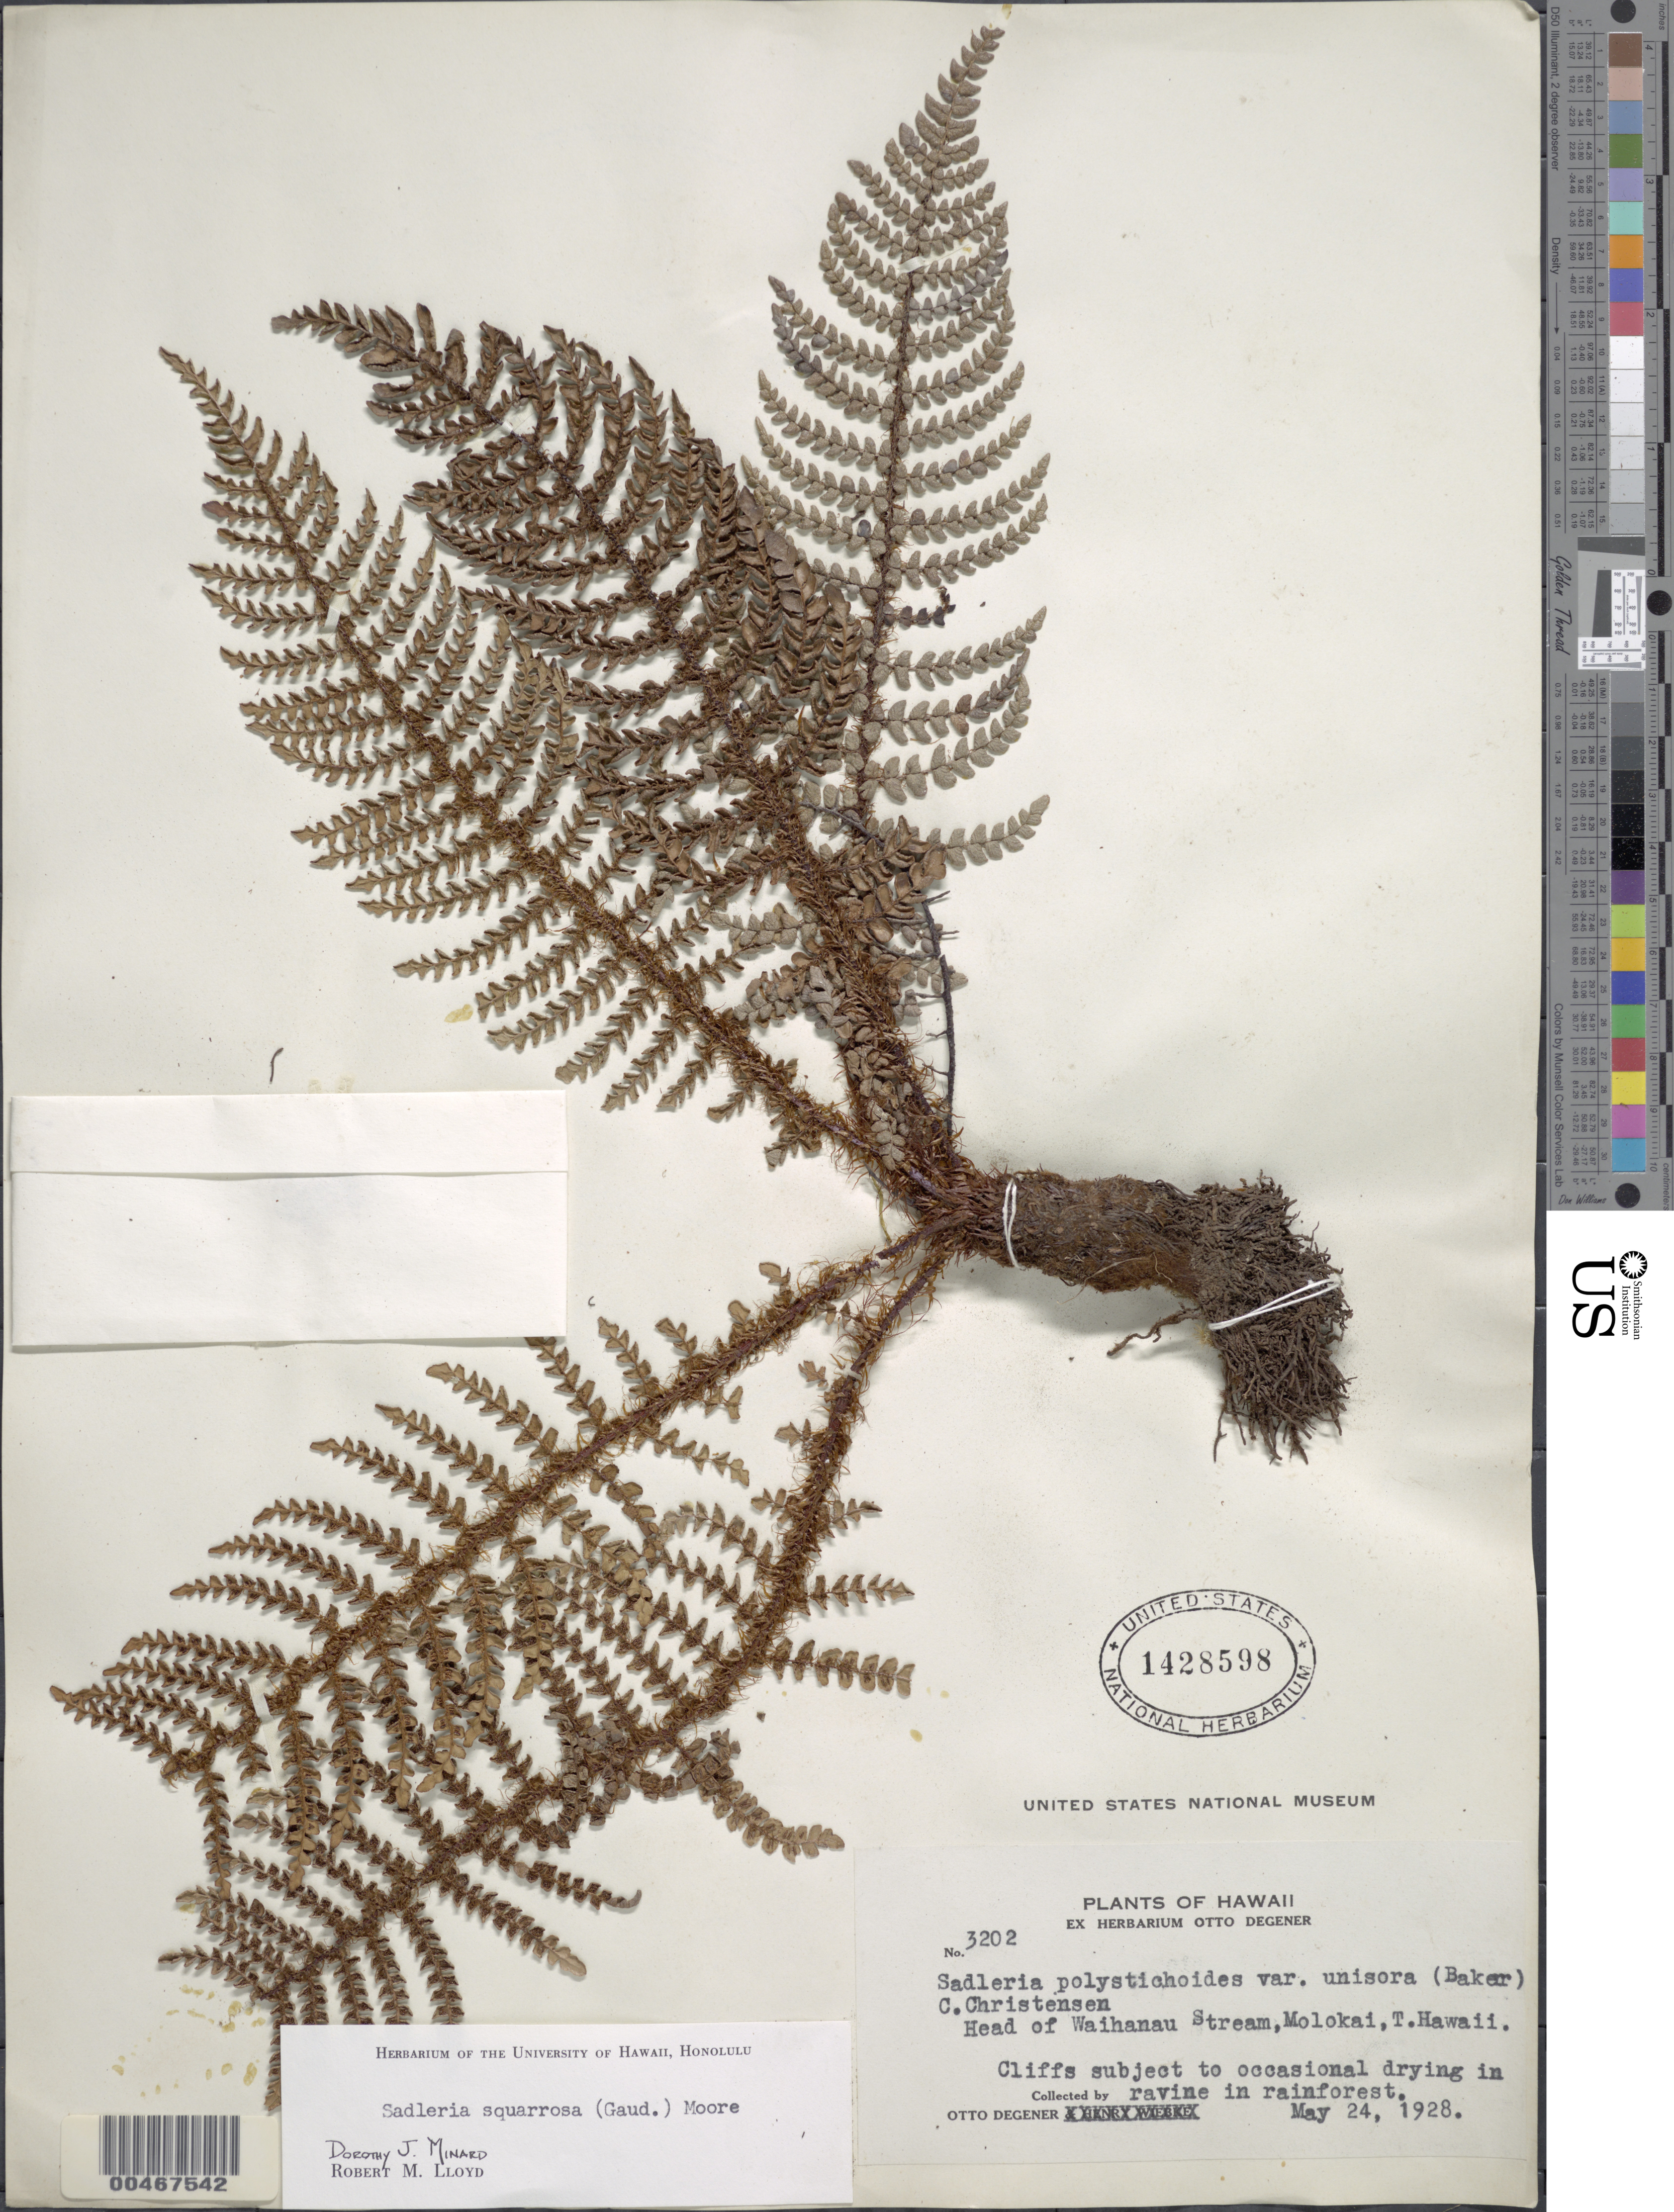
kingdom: Plantae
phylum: Tracheophyta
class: Polypodiopsida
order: Polypodiales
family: Blechnaceae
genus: Sadleria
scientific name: Sadleria squarrosa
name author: (Gaudich.) T. Moore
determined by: Minard, D. J.; Lloyd, R. M.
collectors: O. Degener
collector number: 3202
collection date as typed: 24 May 1928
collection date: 1928-05-24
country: United States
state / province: Hawaii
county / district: Maui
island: Moloka'i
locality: Head of Waihanau Stream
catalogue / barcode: US 1428598